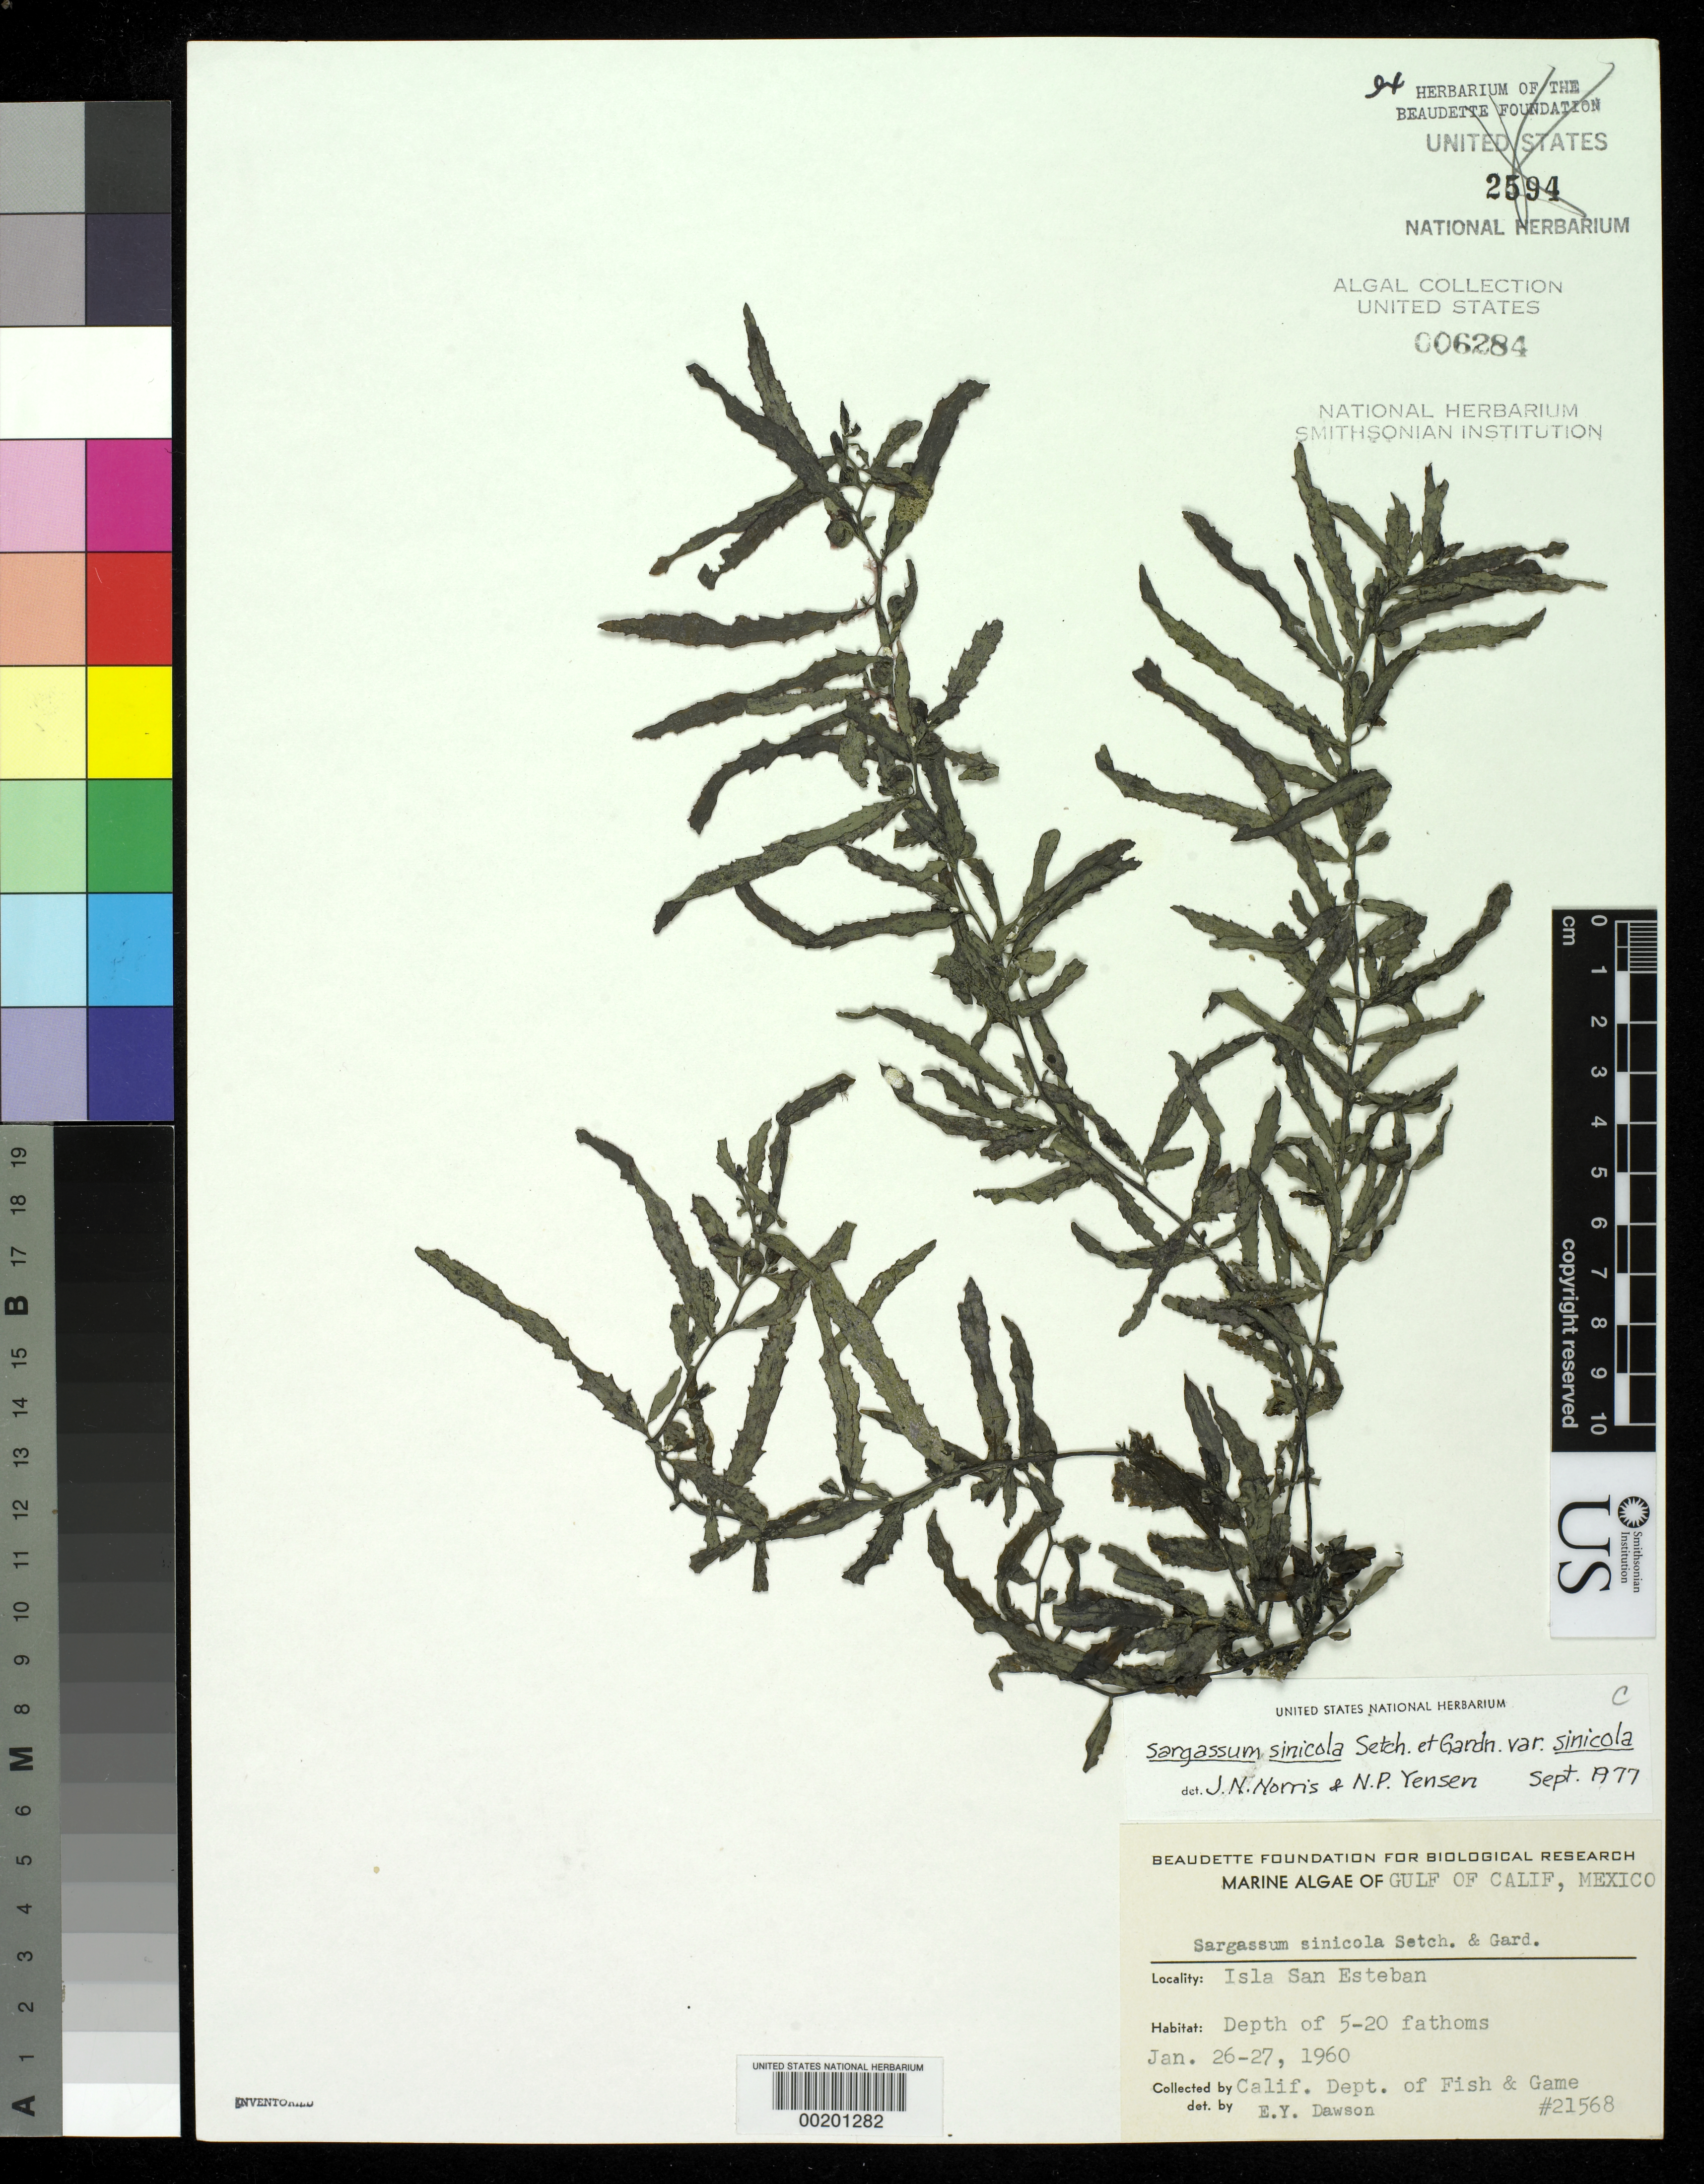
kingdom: Chromista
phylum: Ochrophyta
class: Phaeophyceae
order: Fucales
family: Sargassaceae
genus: Sargassum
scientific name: Sargassum sinicola var. sinicola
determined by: Norris, J. N.; Yensen, N. P.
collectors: California Dept of Fish & Game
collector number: EYD 21568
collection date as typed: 26 Jan 1960 TO 27 Jan 1960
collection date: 1960-01-26/1960-01-27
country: Mexico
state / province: Baja California Norte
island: Isla San Esteban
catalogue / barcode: US 6284